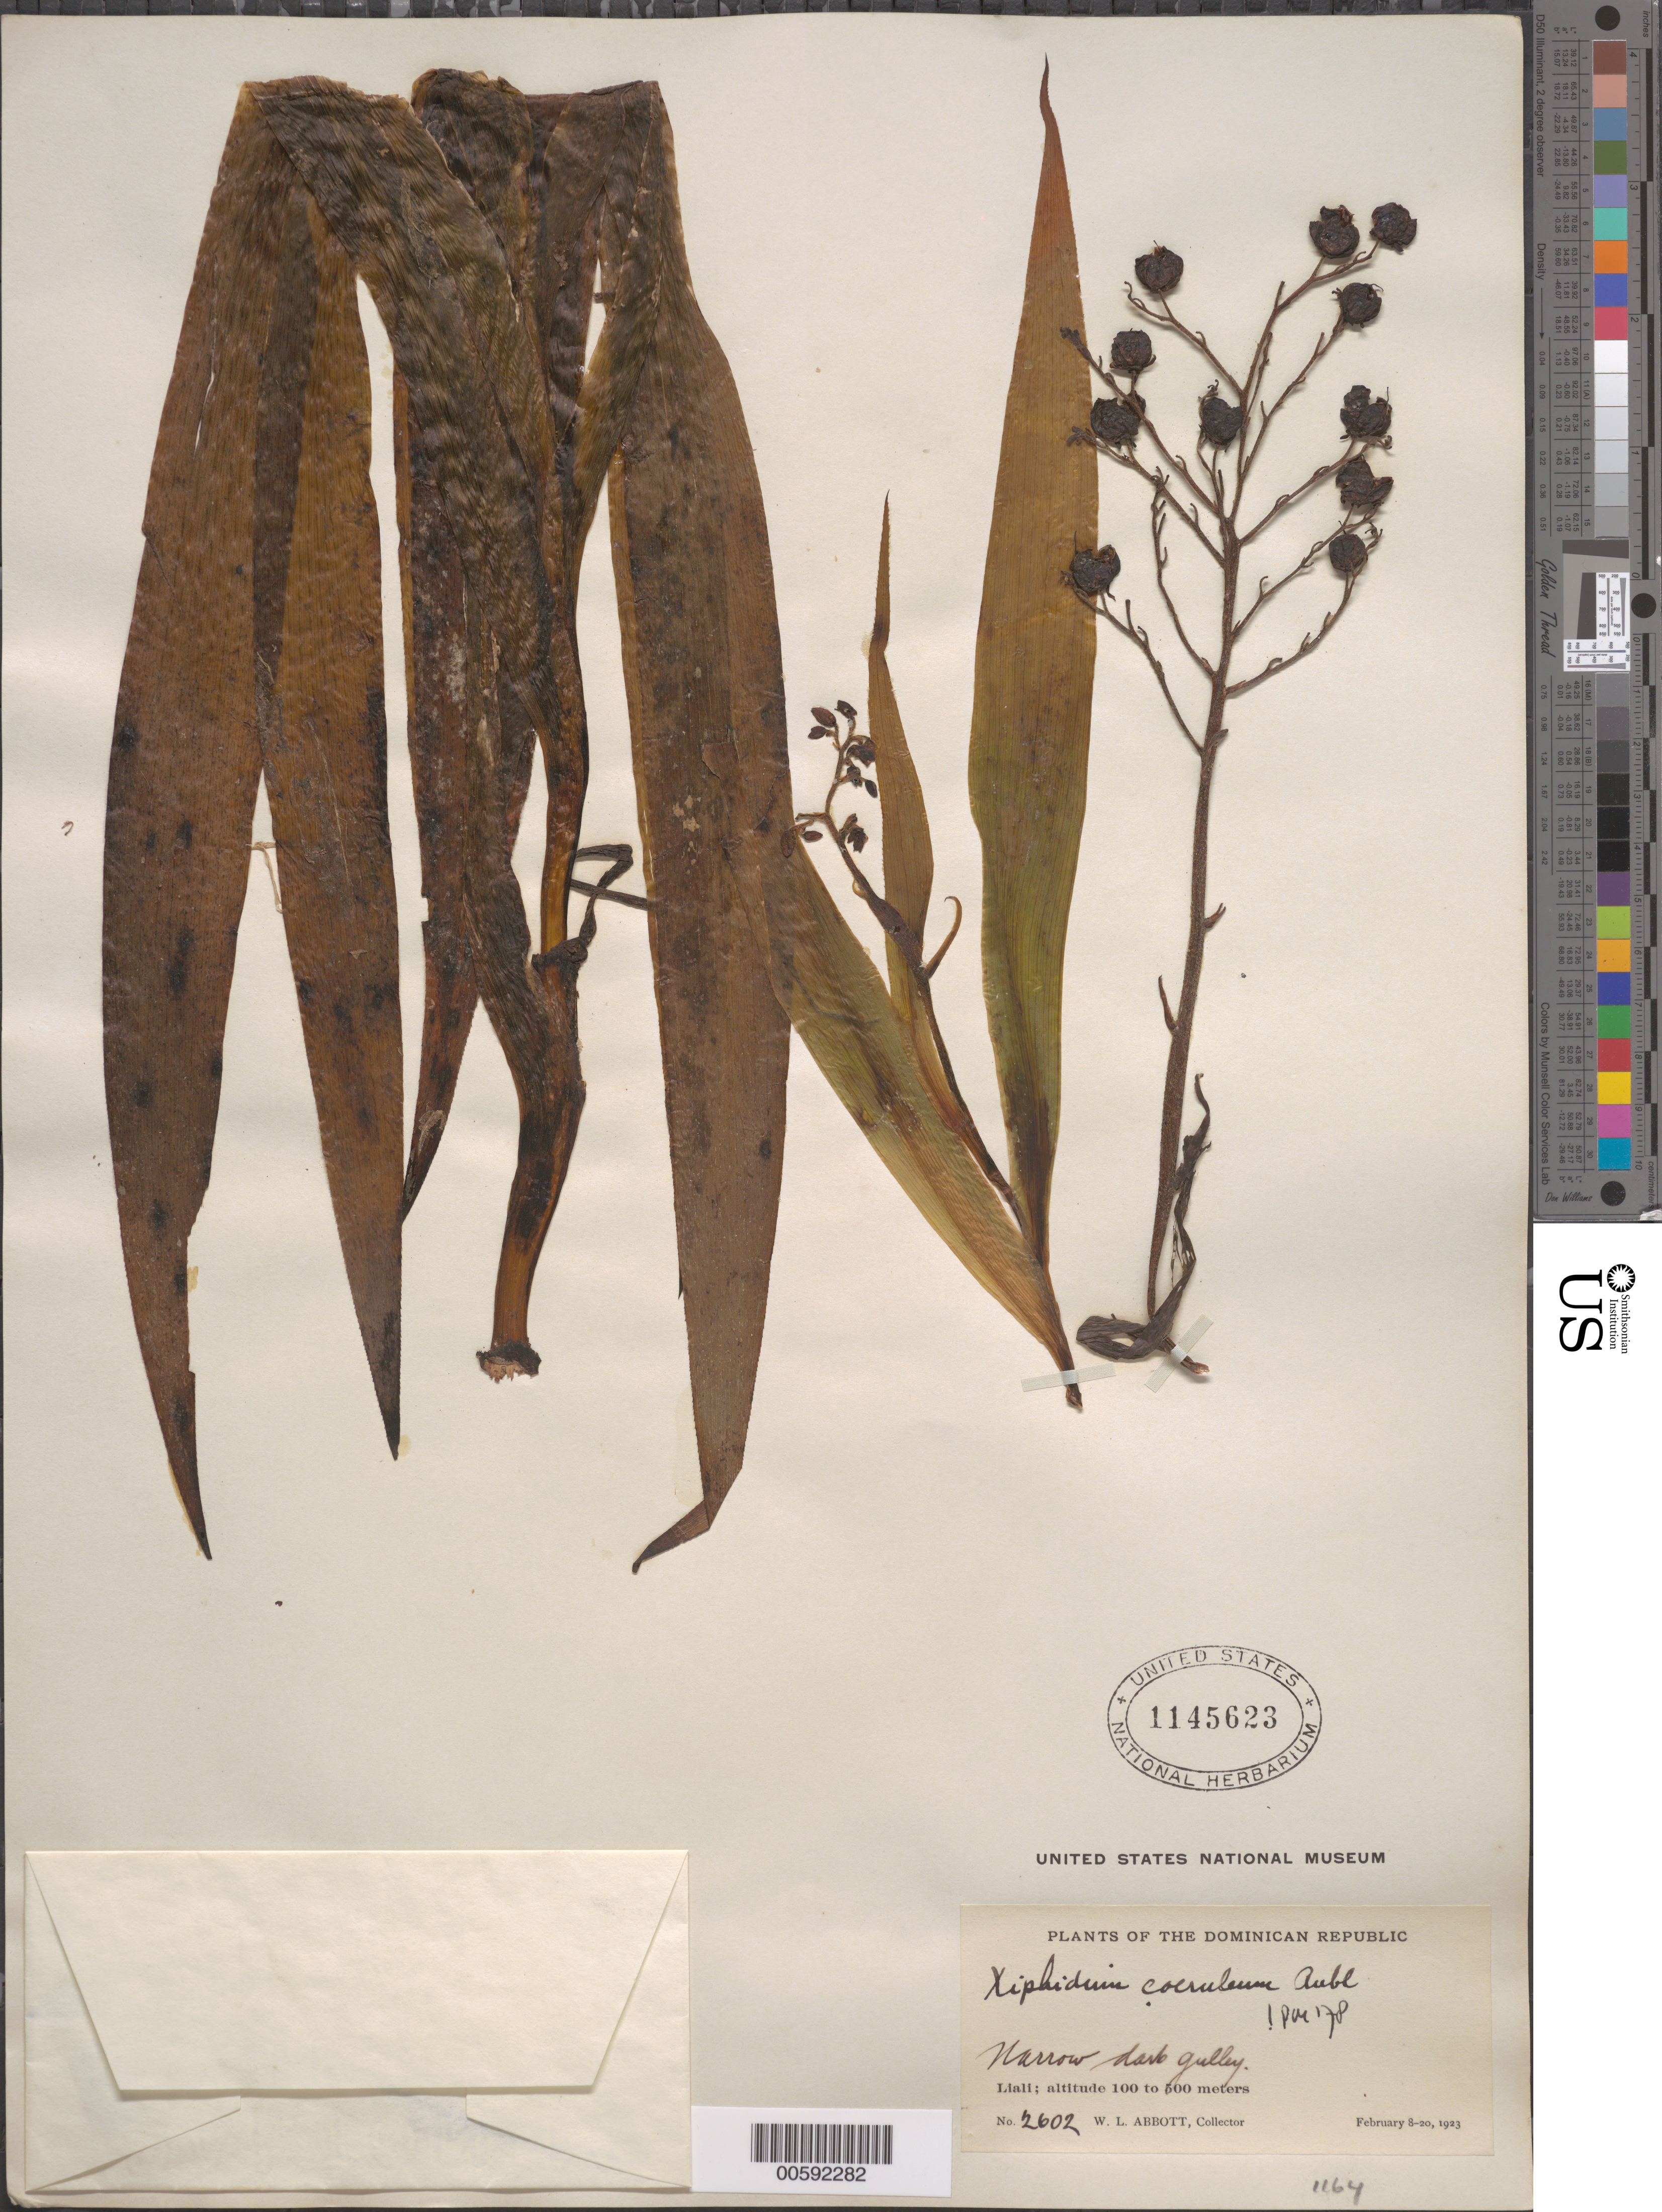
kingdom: Plantae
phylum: Tracheophyta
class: Liliopsida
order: Commelinales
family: Haemodoraceae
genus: Xiphidium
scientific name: Xiphidium caeruleum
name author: Aubl.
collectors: W. L. Abbott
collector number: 2602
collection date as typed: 08 Feb 1923 to 20 Feb 1923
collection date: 1923-02-08/1923-02-20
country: Dominican Republic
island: Hispaniola Island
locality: Liali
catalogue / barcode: US 1145623